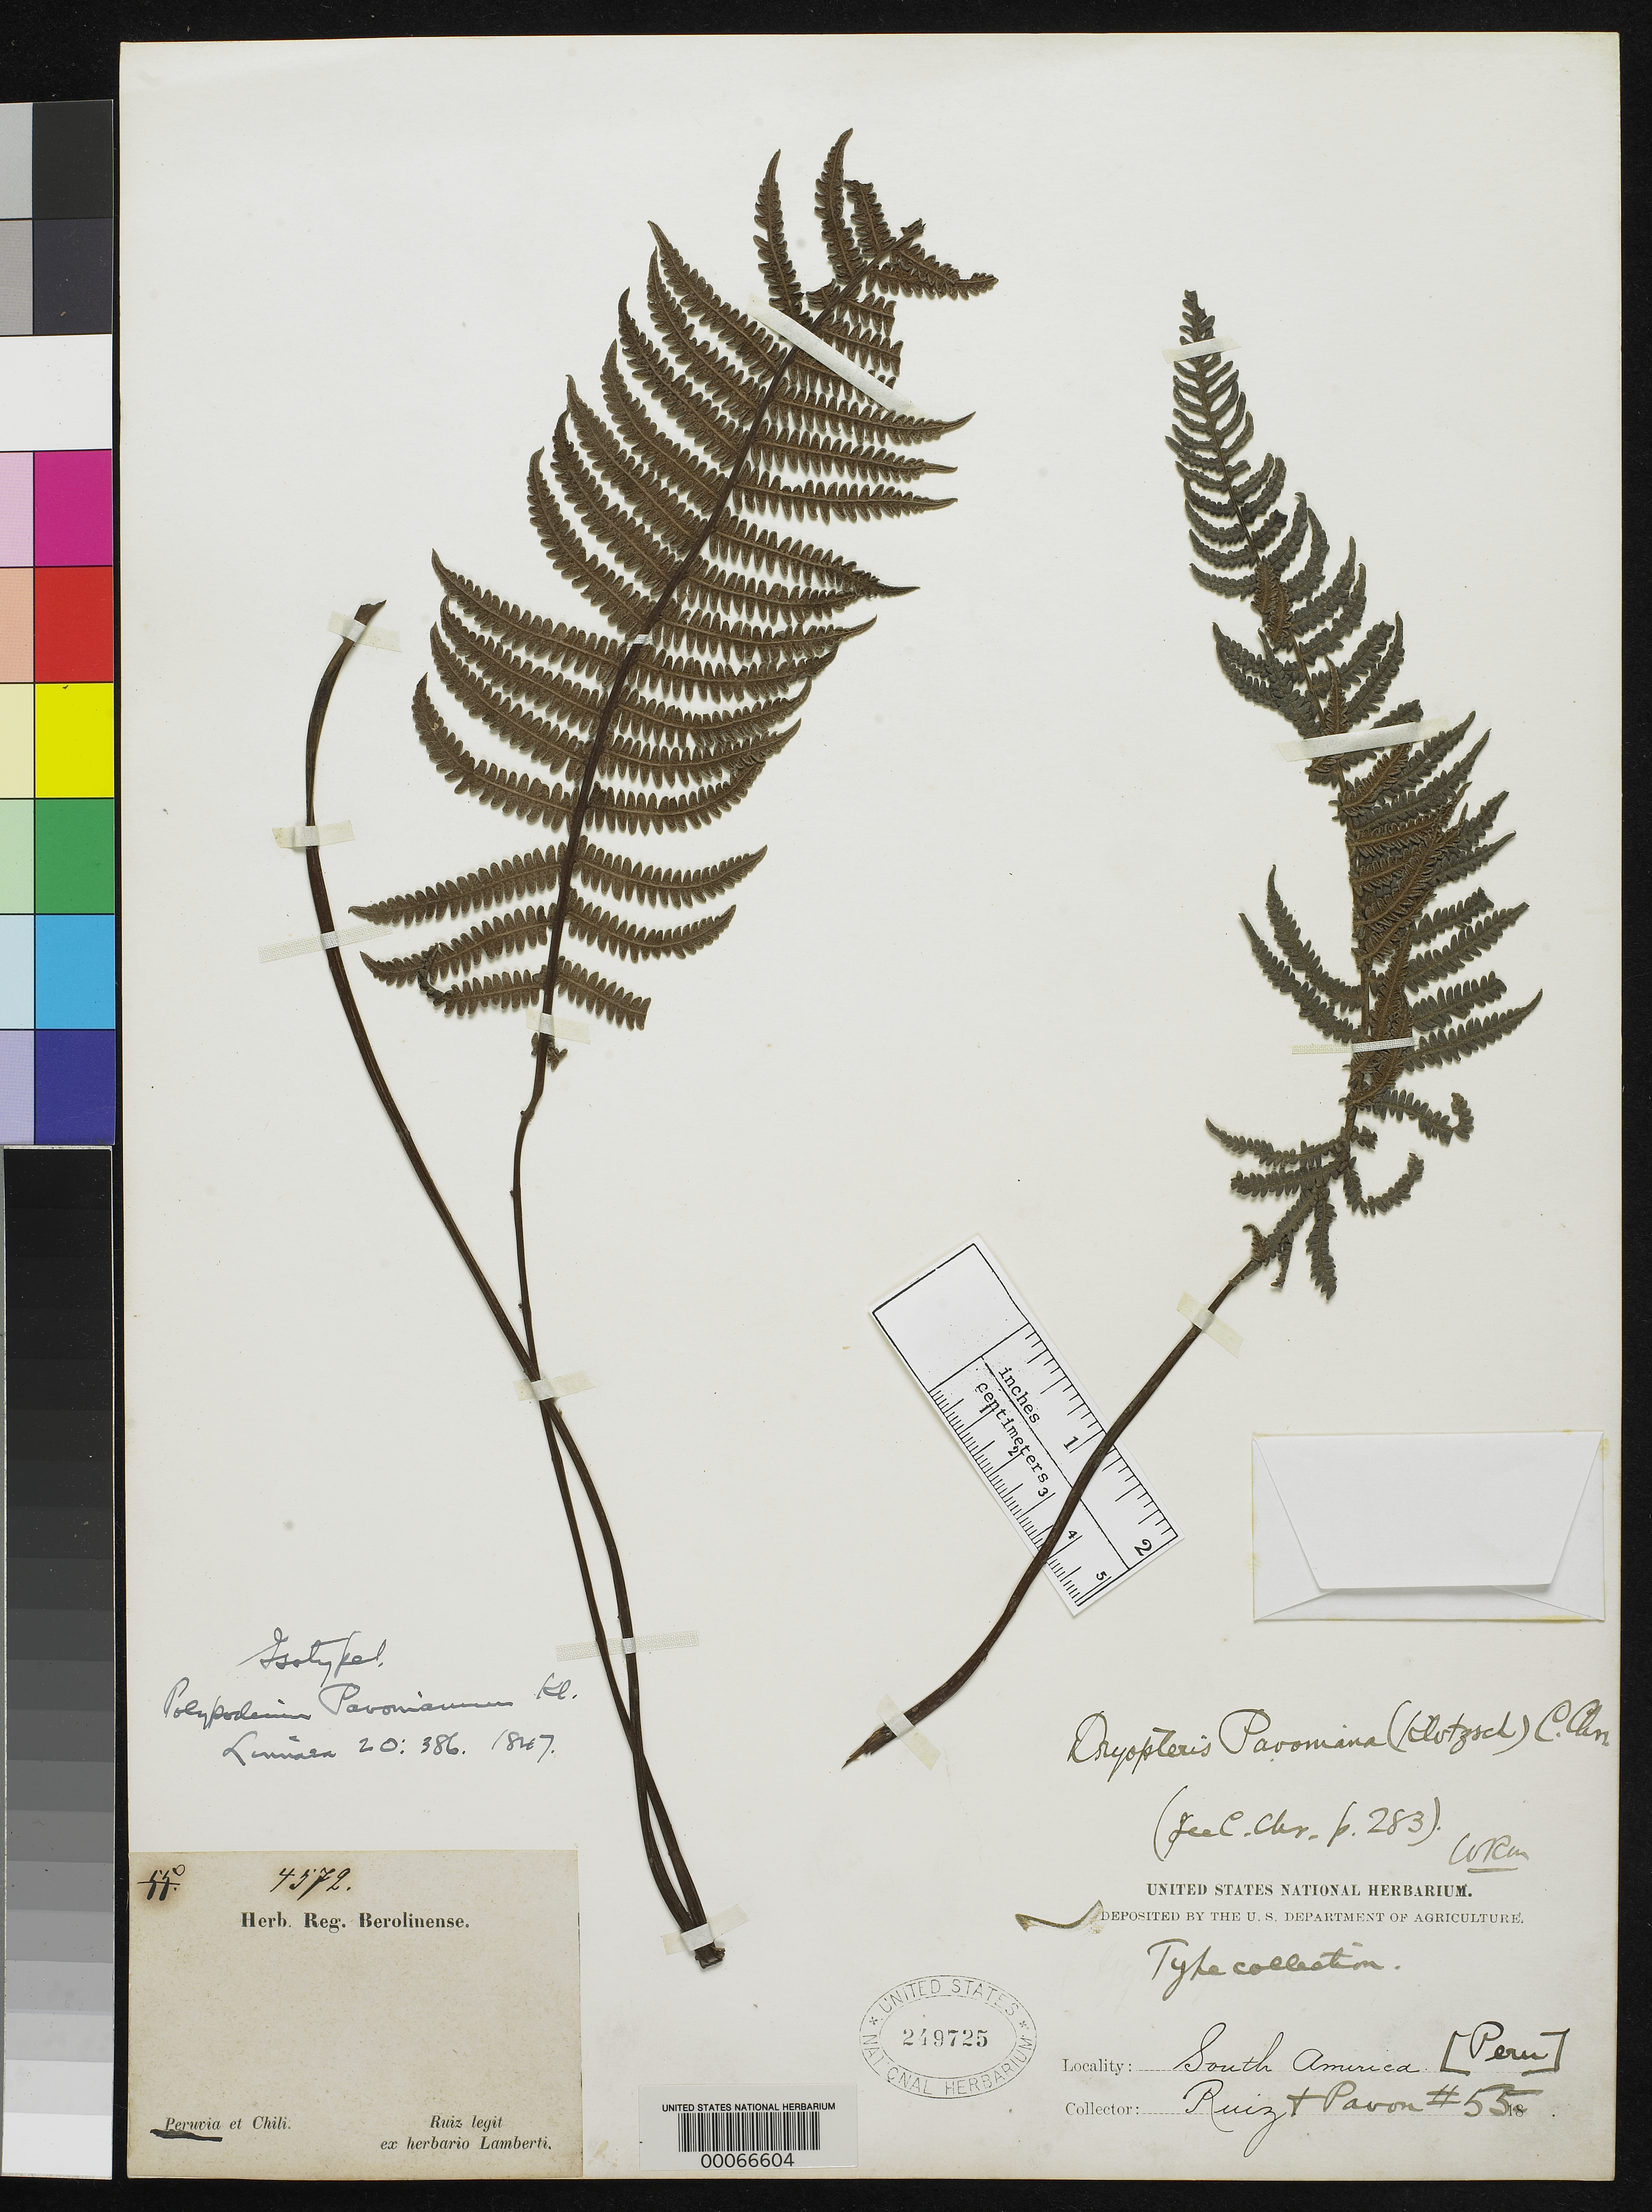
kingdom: Plantae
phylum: Tracheophyta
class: Polypodiopsida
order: Polypodiales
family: Polypodiaceae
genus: Polypodium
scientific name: Polypodium pavonianum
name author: Klotzsch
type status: Type Collection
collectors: H. Ruiz López & J. A. Pavón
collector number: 55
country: Peru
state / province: San Martín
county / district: Mariscal Cáceres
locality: Rio Huallaga, margen Derecha del; Balsa Probana; dtto. Tocache Nuevo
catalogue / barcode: US 249725